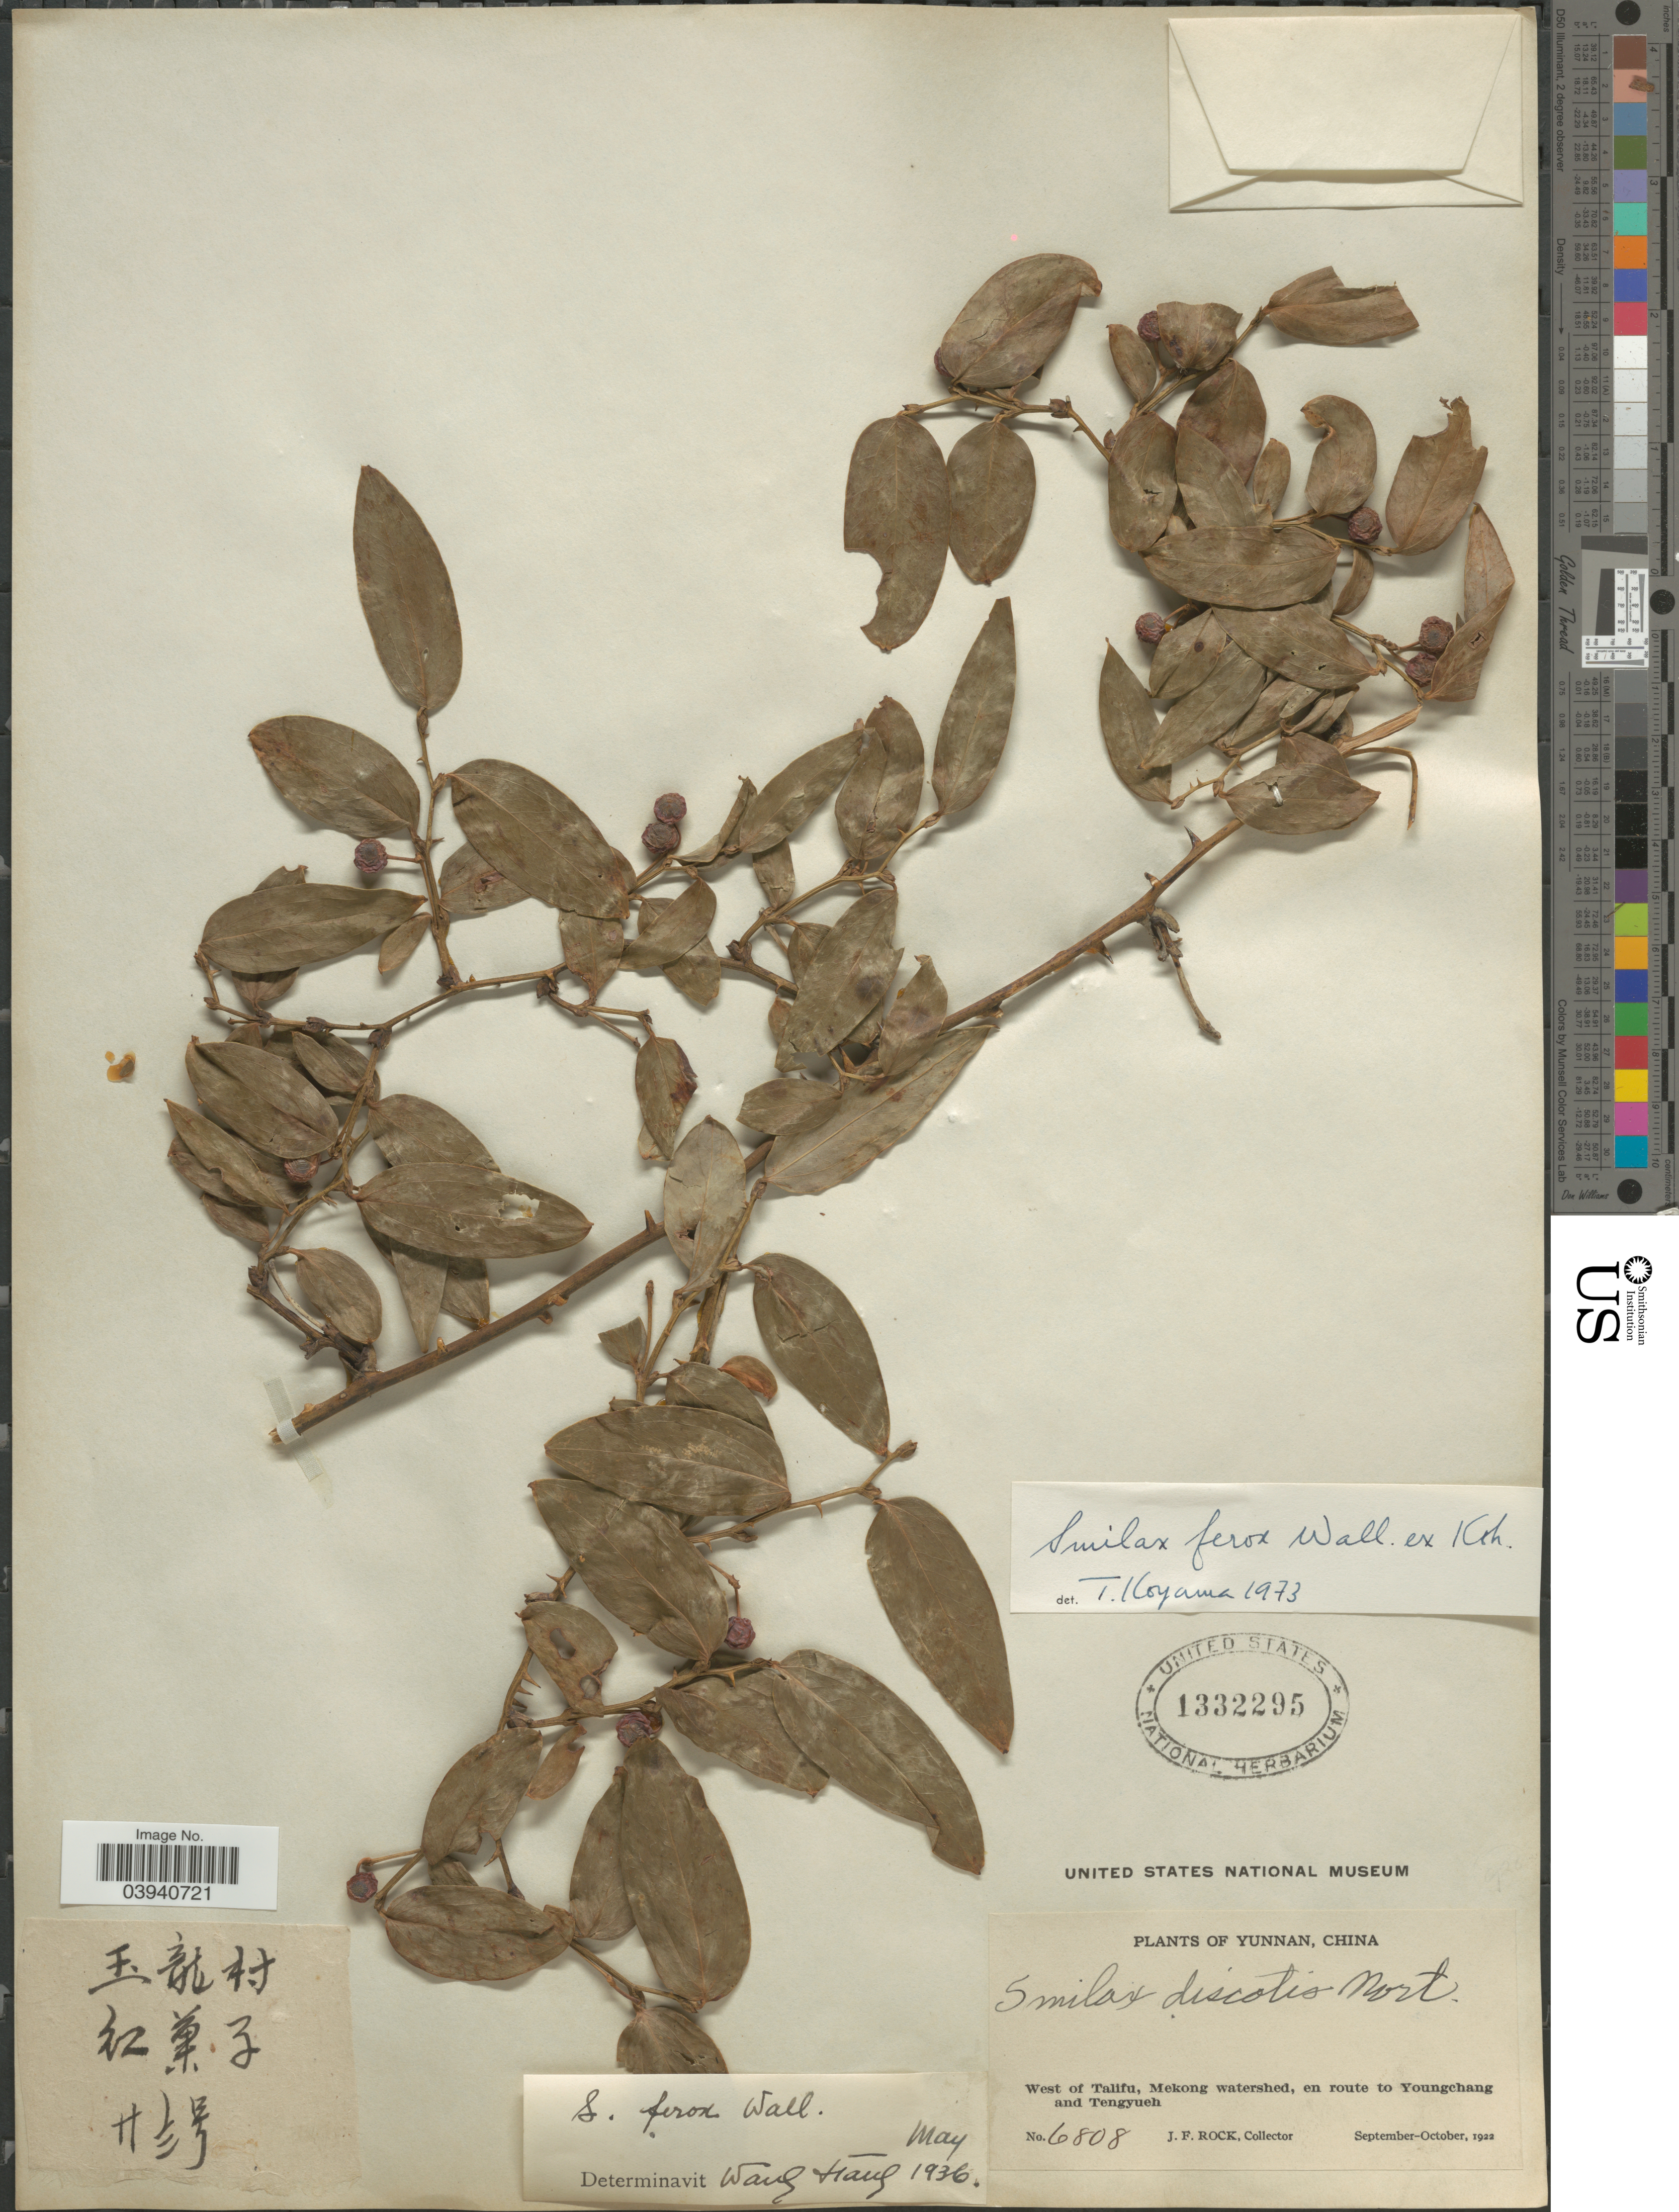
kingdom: Plantae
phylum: Tracheophyta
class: Liliopsida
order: Liliales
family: Smilacaceae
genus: Smilax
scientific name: Smilax ferox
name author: Wall. ex Kunth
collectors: J. Rock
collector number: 6808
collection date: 1922-09/1922-10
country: China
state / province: Yunnan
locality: West of Talifu, Mekong watershed, en route to Youngchang and Tengyueh.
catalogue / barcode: US 1332295